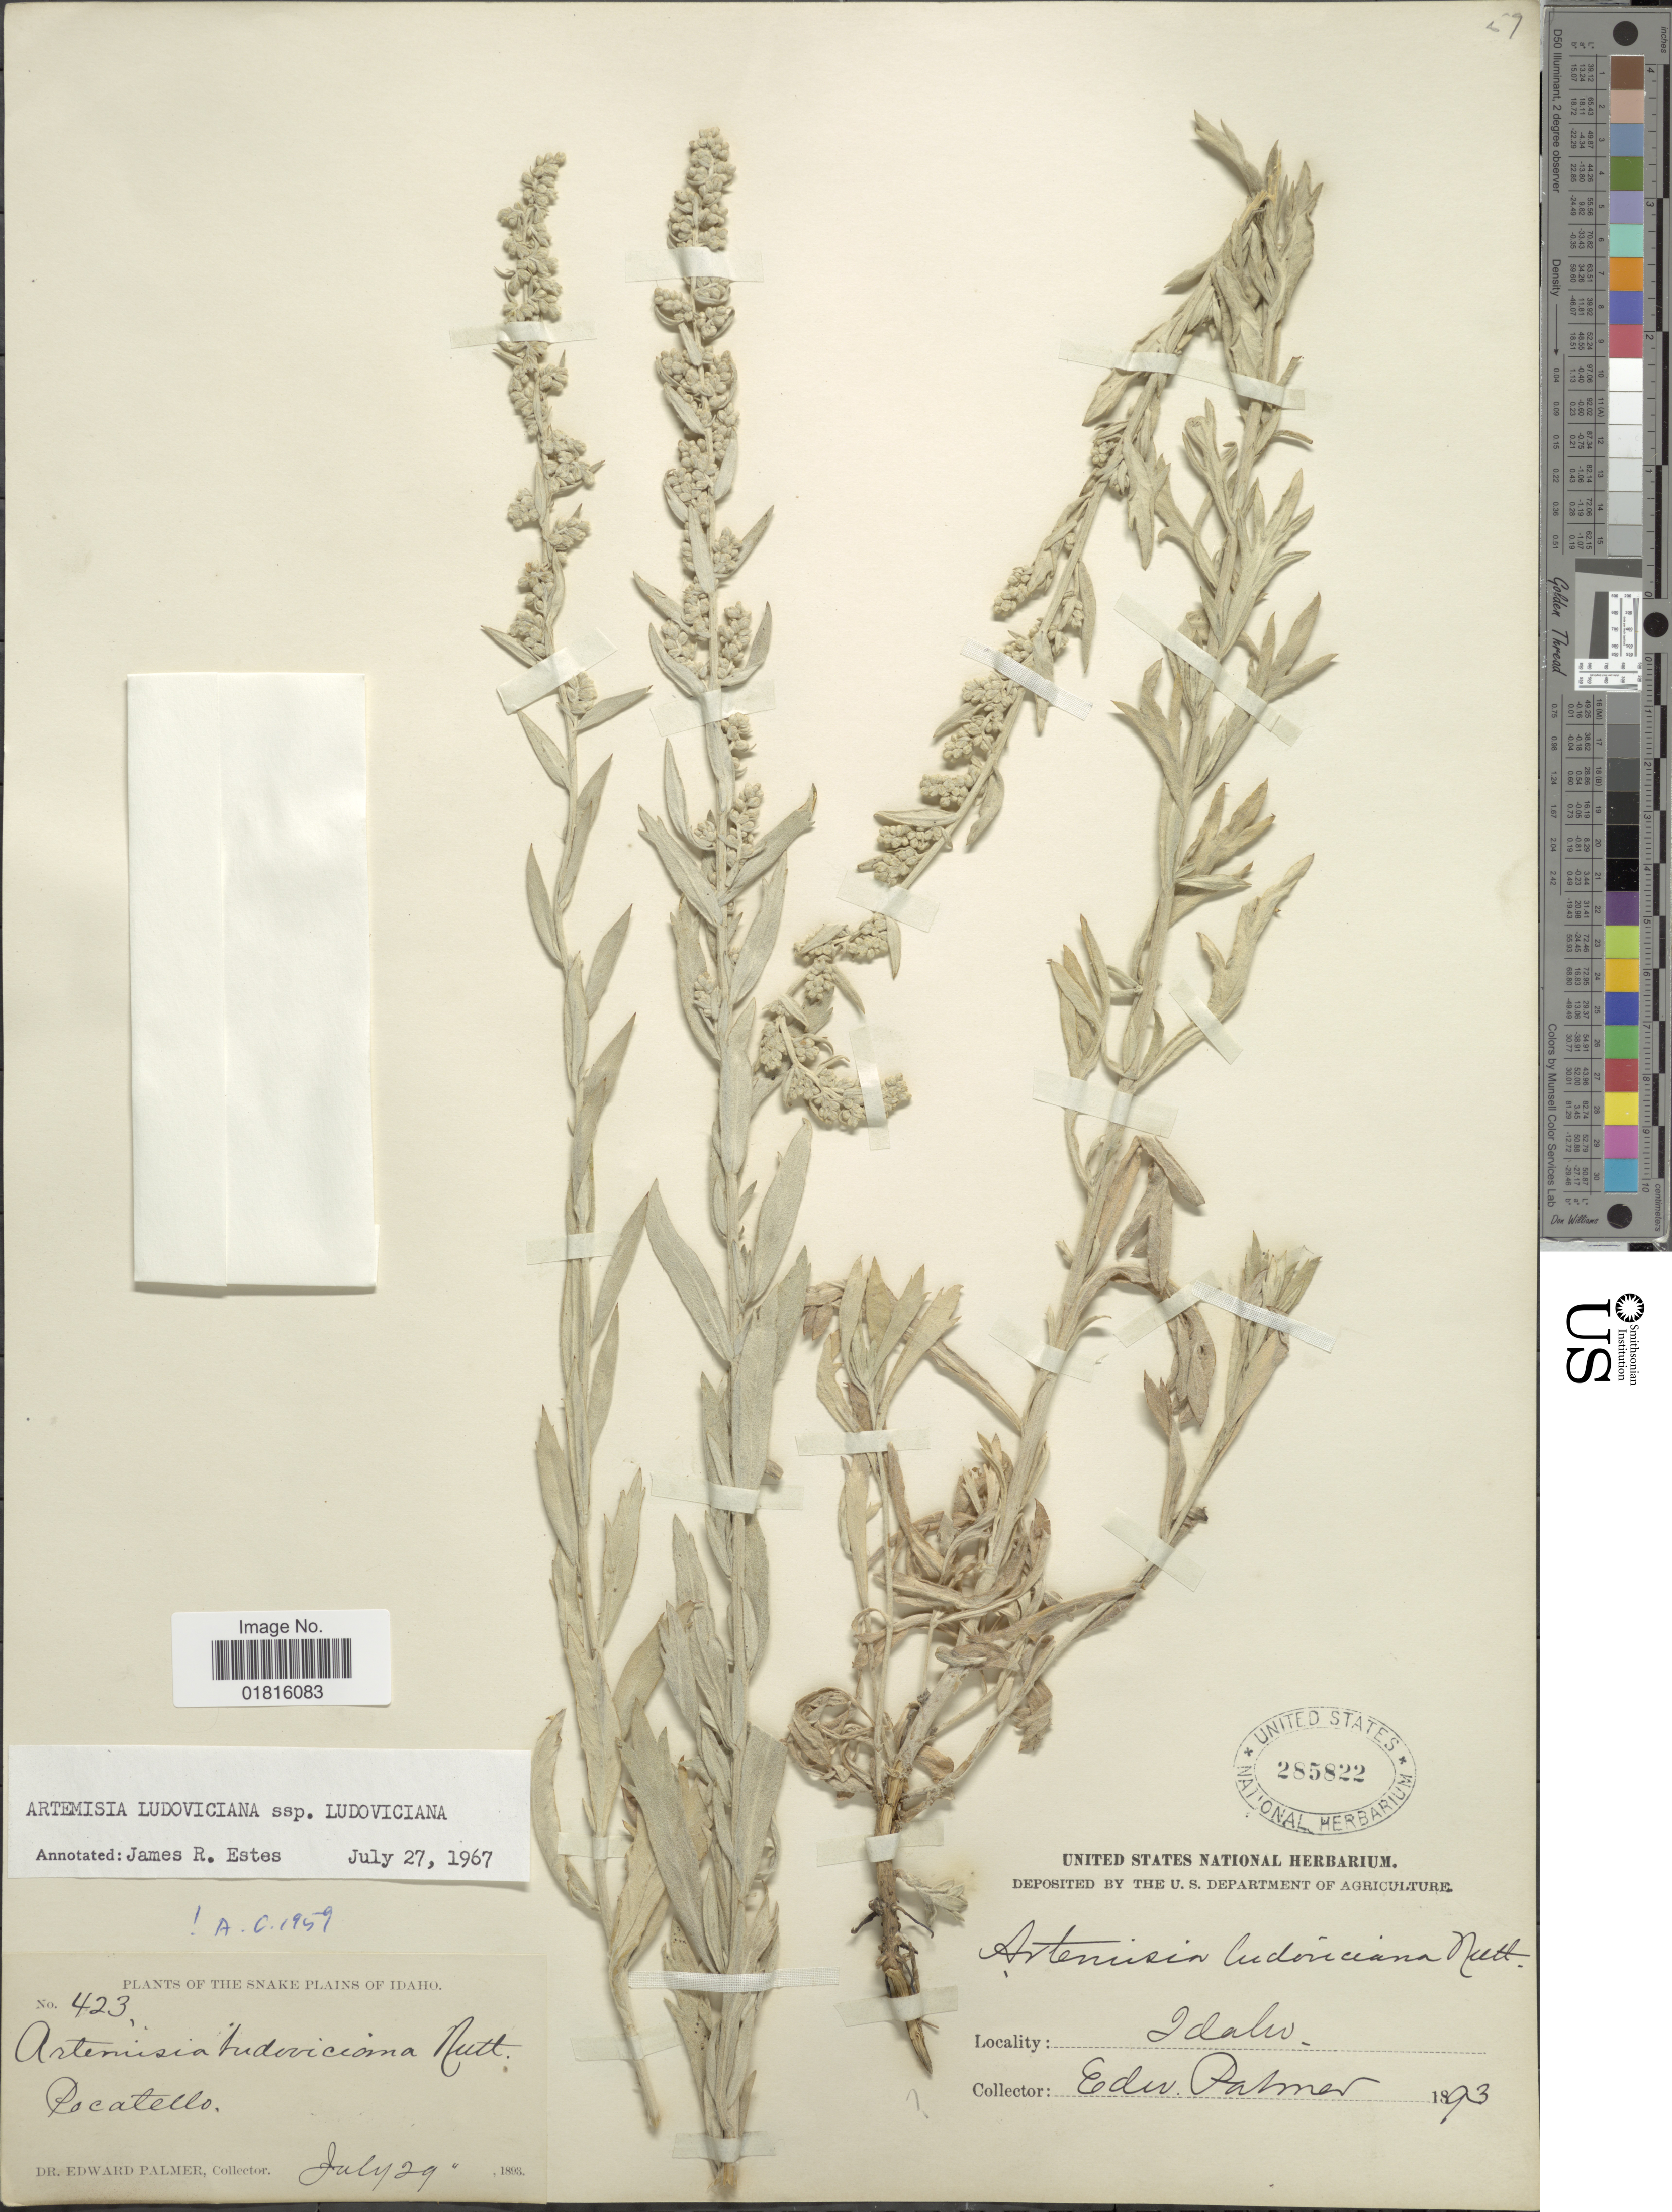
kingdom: Plantae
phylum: Tracheophyta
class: Magnoliopsida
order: Asterales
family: Asteraceae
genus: Artemisia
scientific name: Artemisia ludoviciana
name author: Nutt.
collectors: E. Palmer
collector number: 423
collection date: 1893-07-29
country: United States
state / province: Idaho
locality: Snake plains of Idaho, Pocatello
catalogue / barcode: US 285822